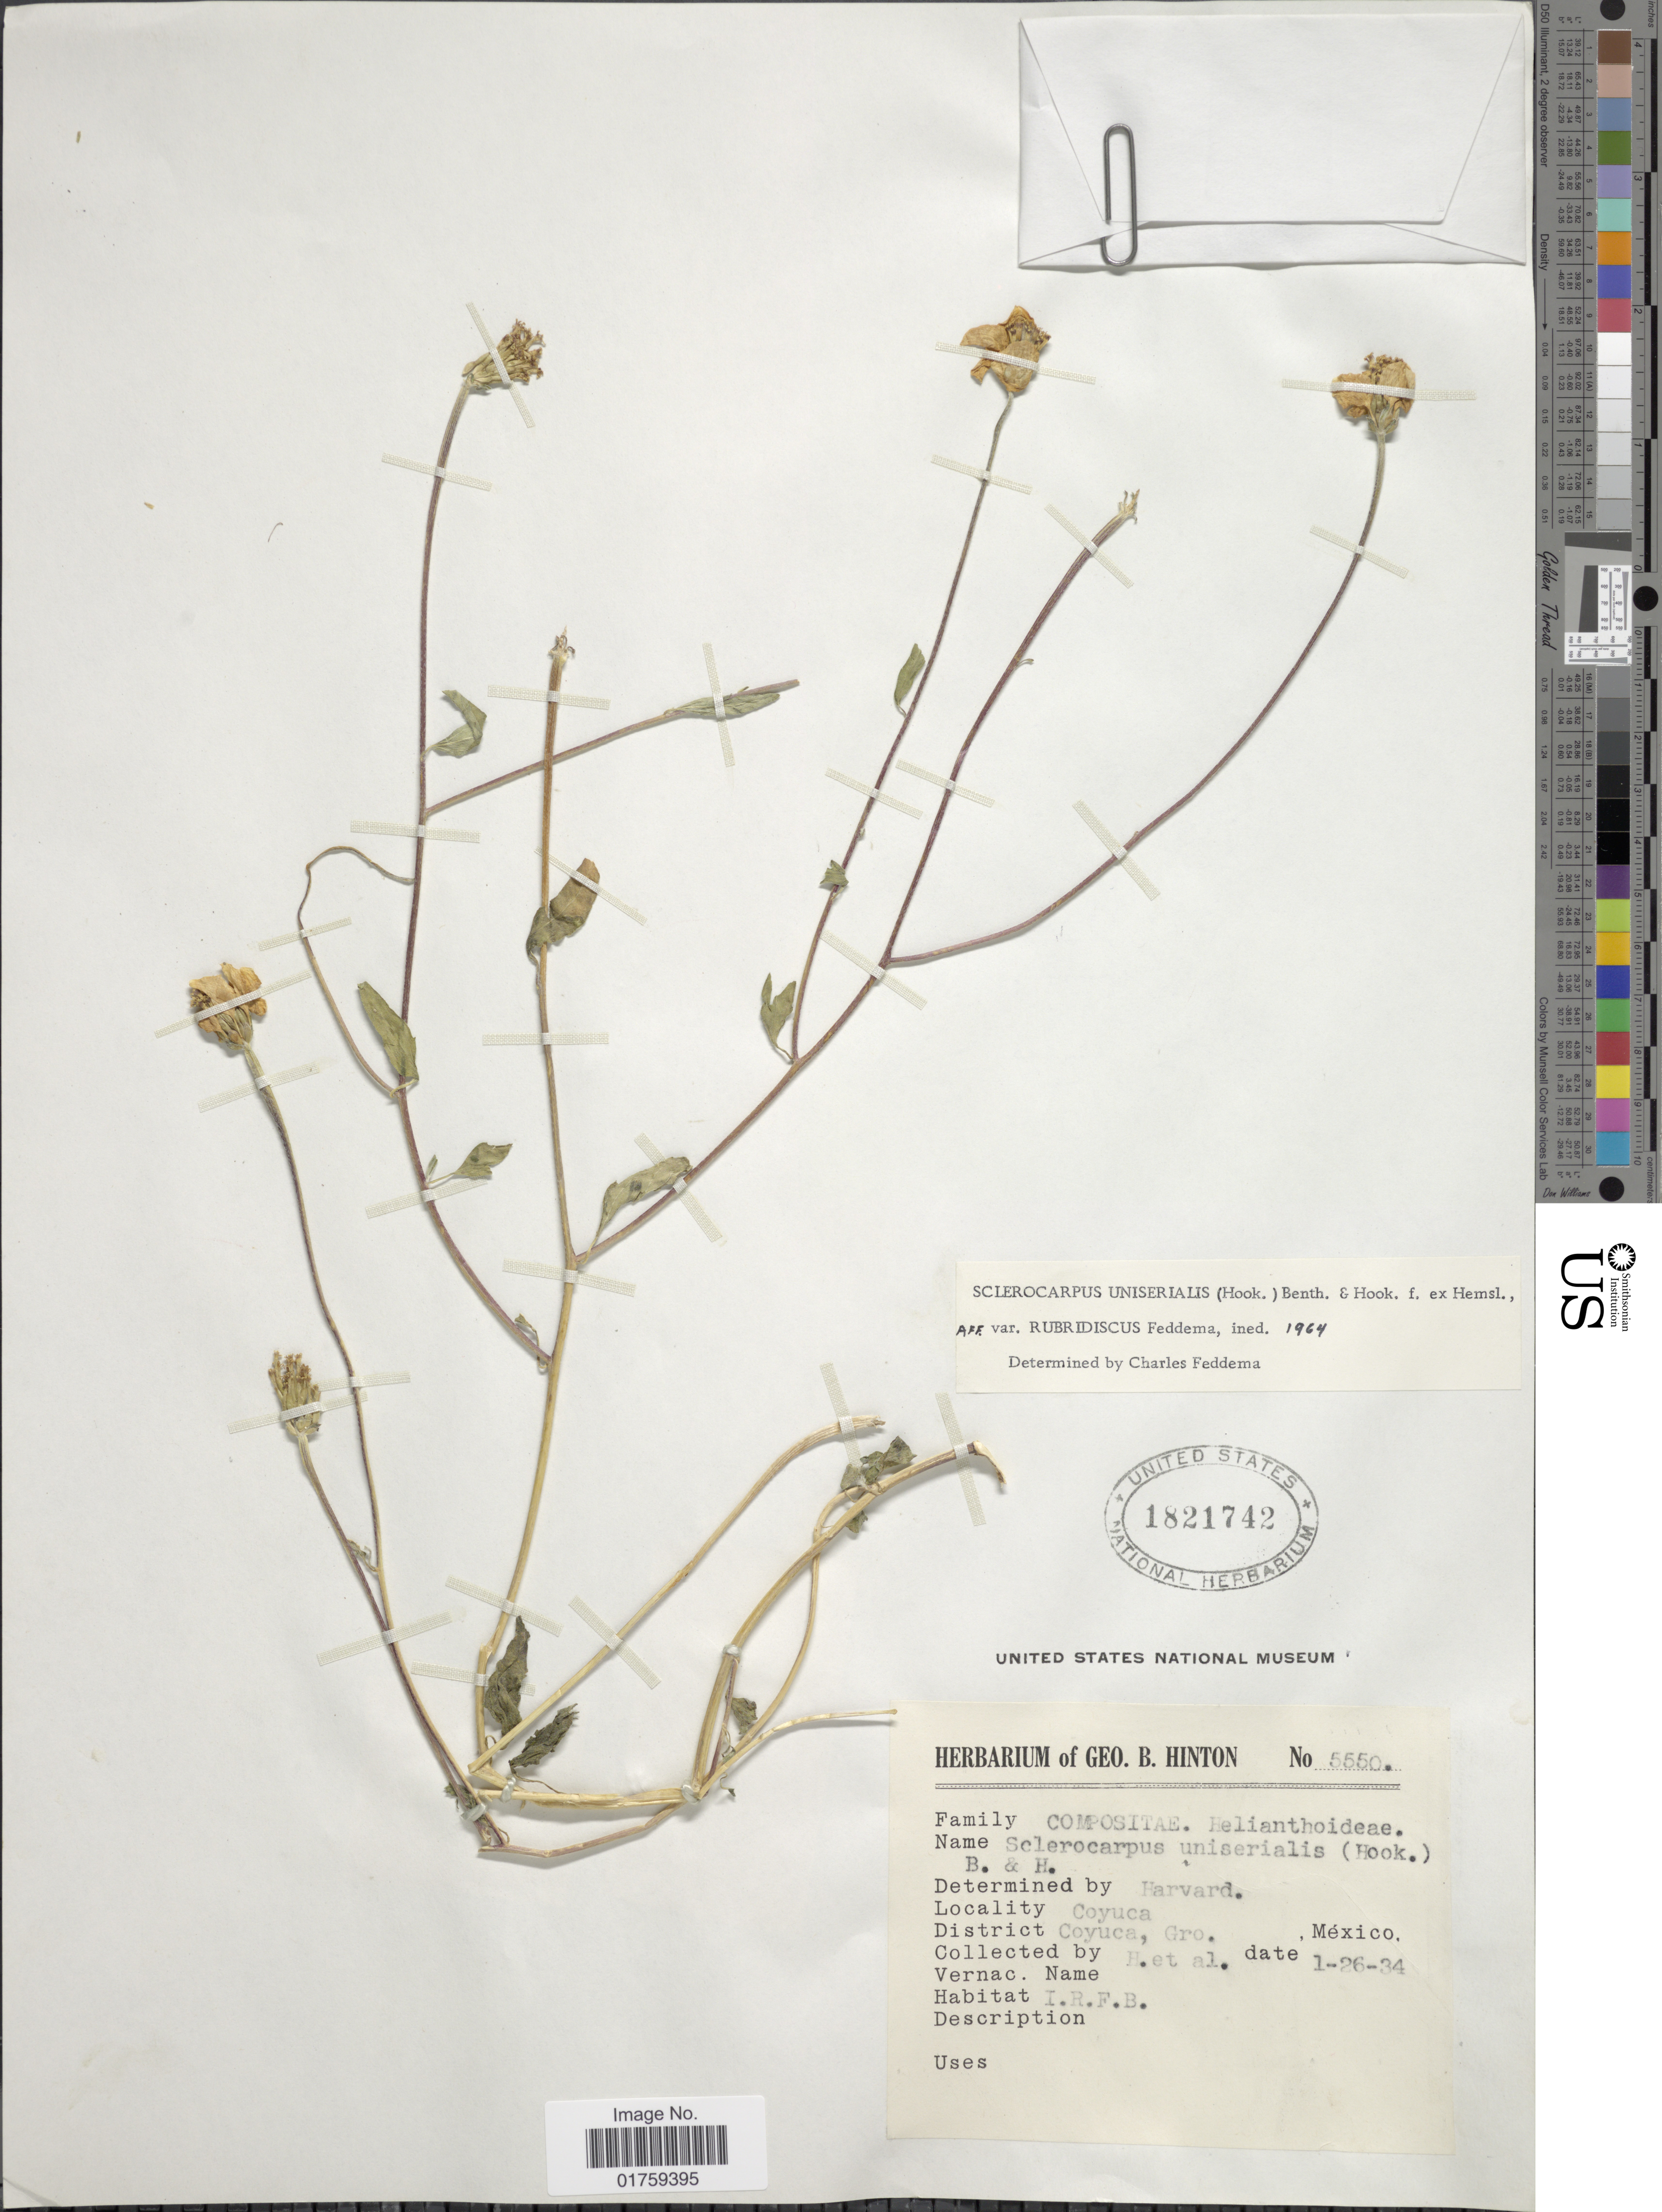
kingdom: Plantae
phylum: Tracheophyta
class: Magnoliopsida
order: Asterales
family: Asteraceae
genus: Sclerocarpus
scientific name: Sclerocarpus uniserialis var. rubridiscus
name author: Feddema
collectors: G. B. Hinton & et al.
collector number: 5550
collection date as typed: Transcribed d/m/y: 26/1/34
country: Mexico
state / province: Guerrero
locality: Coyuca, District Coyuca, Gro., Mexico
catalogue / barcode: US 1821742